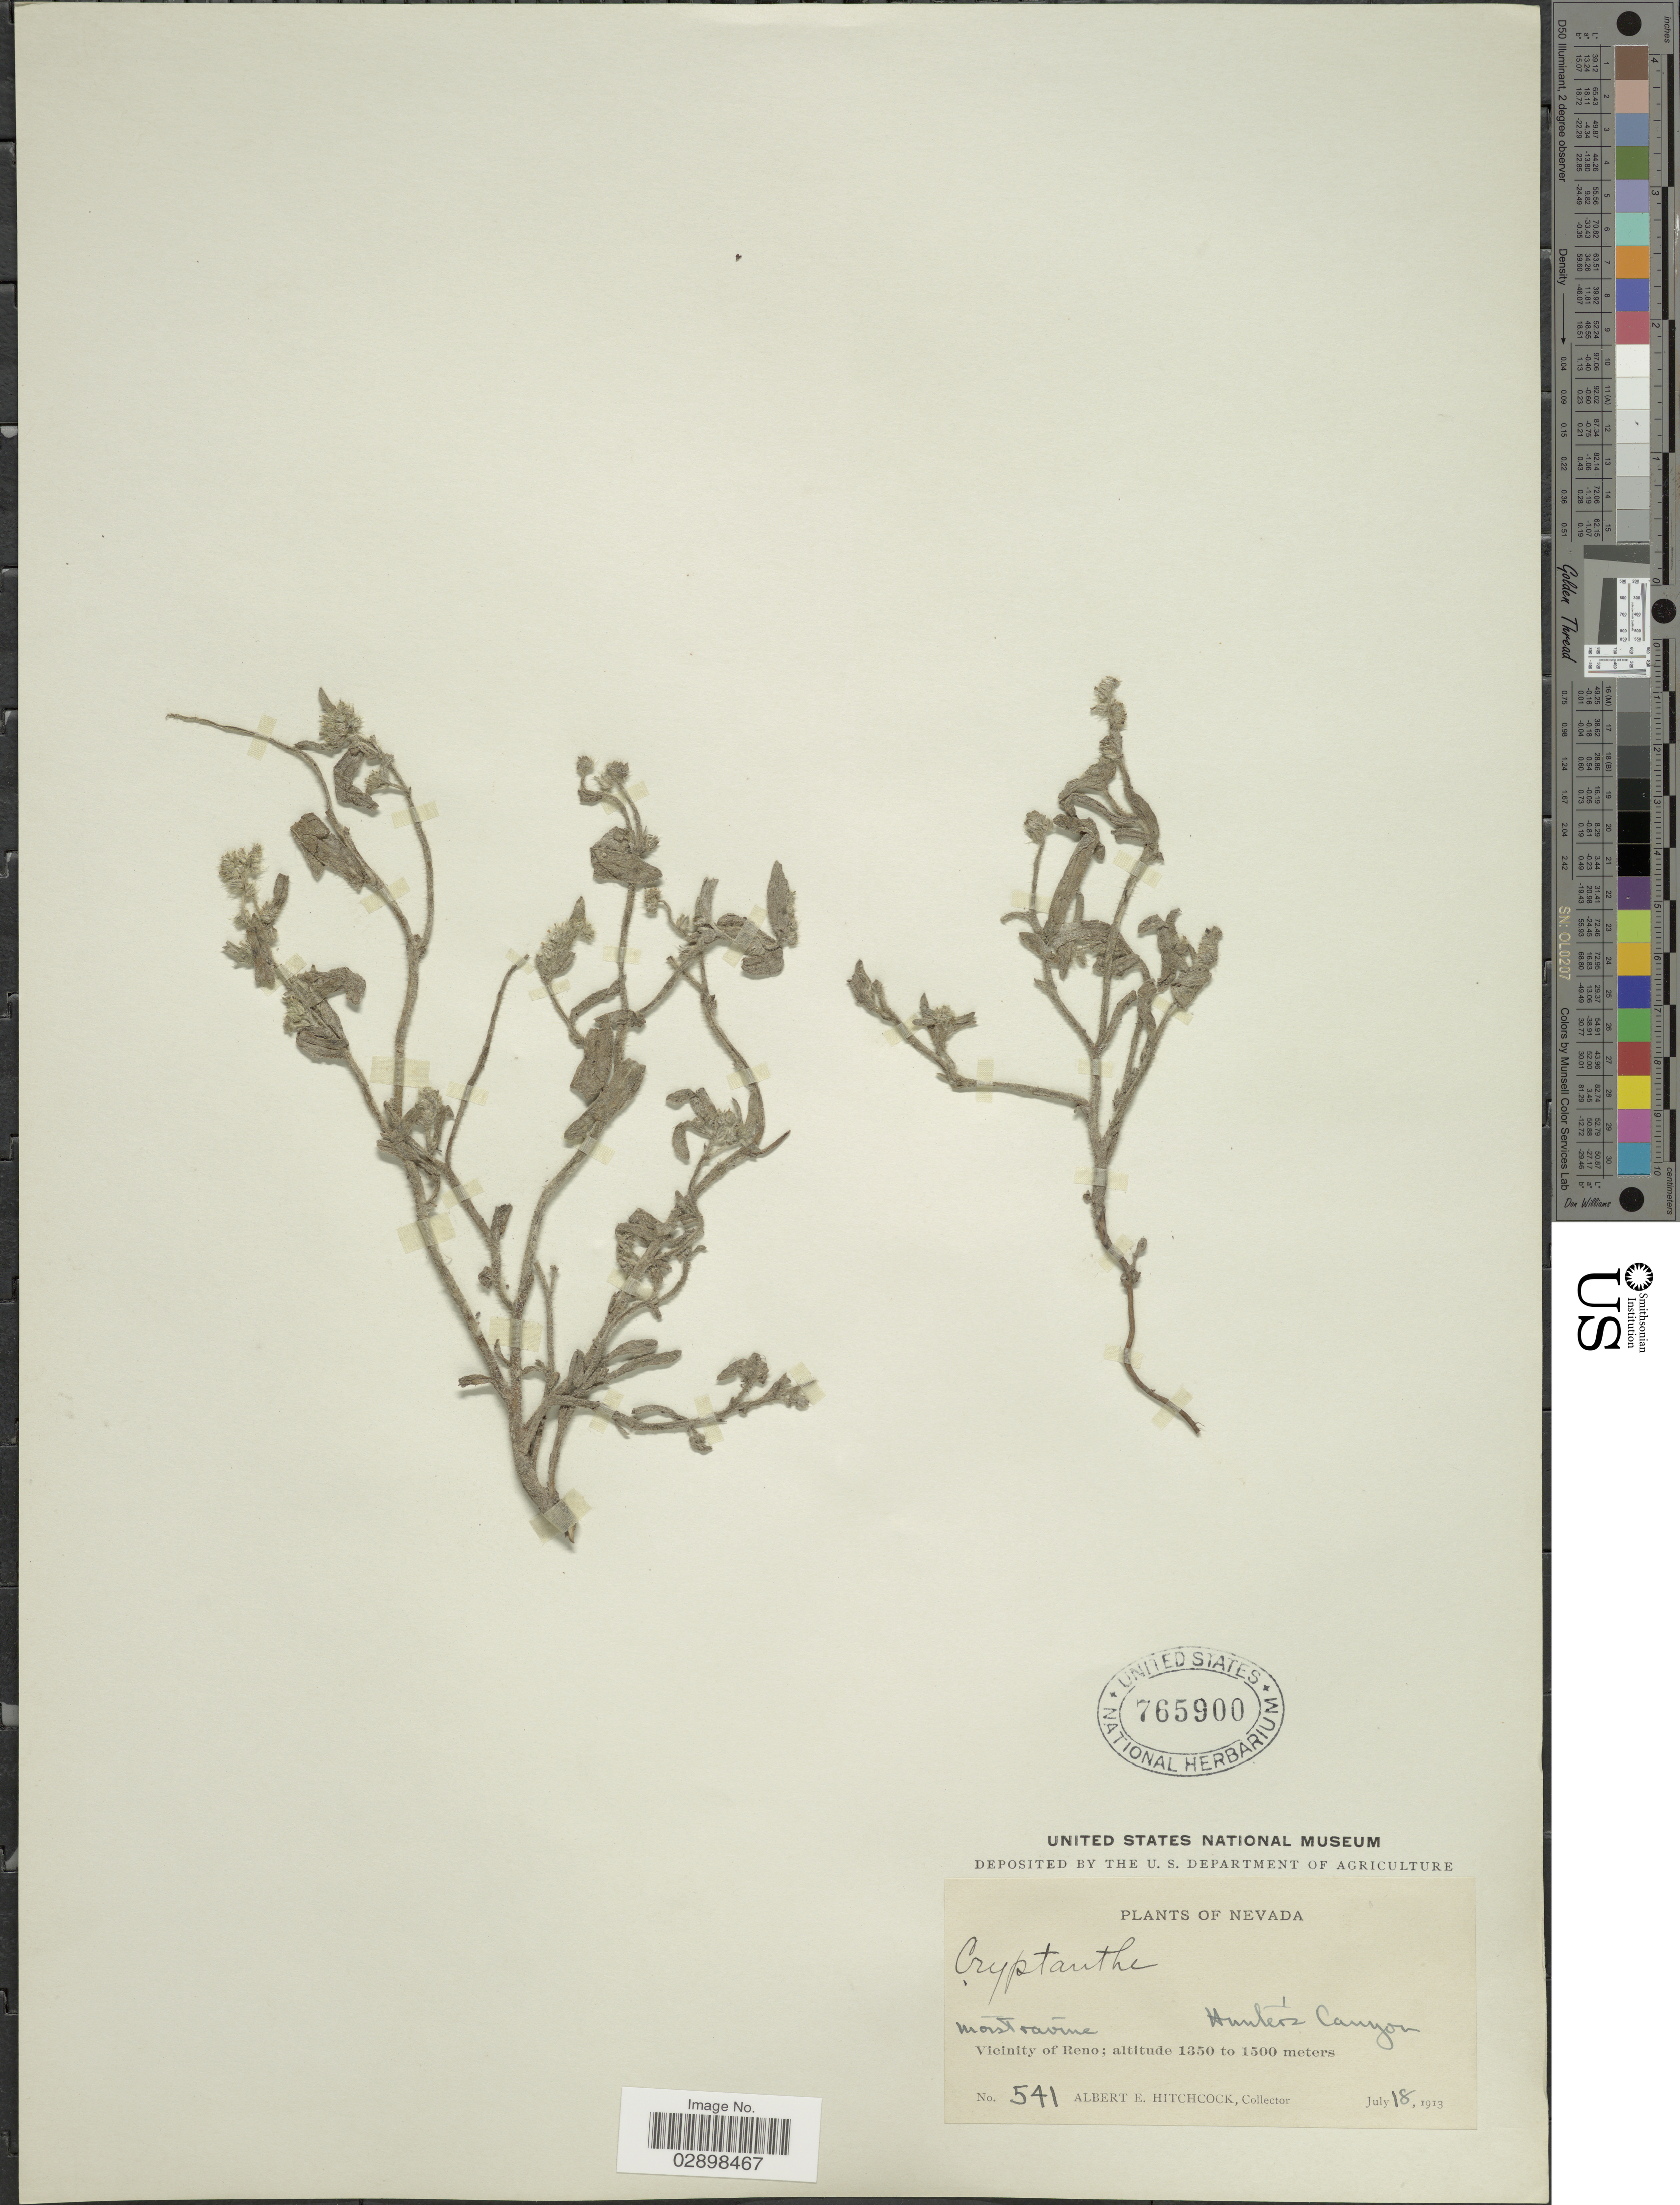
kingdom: Plantae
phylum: Tracheophyta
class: Magnoliopsida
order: Boraginales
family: Boraginaceae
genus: Cryptantha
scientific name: Cryptantha watsonii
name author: (A. Gray) Greene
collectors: A. Hitchcock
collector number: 541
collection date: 1913-07-18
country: United States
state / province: Nevada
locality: Hunter's Canyon. Vicinity of Reno.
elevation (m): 1350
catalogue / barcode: US 765900